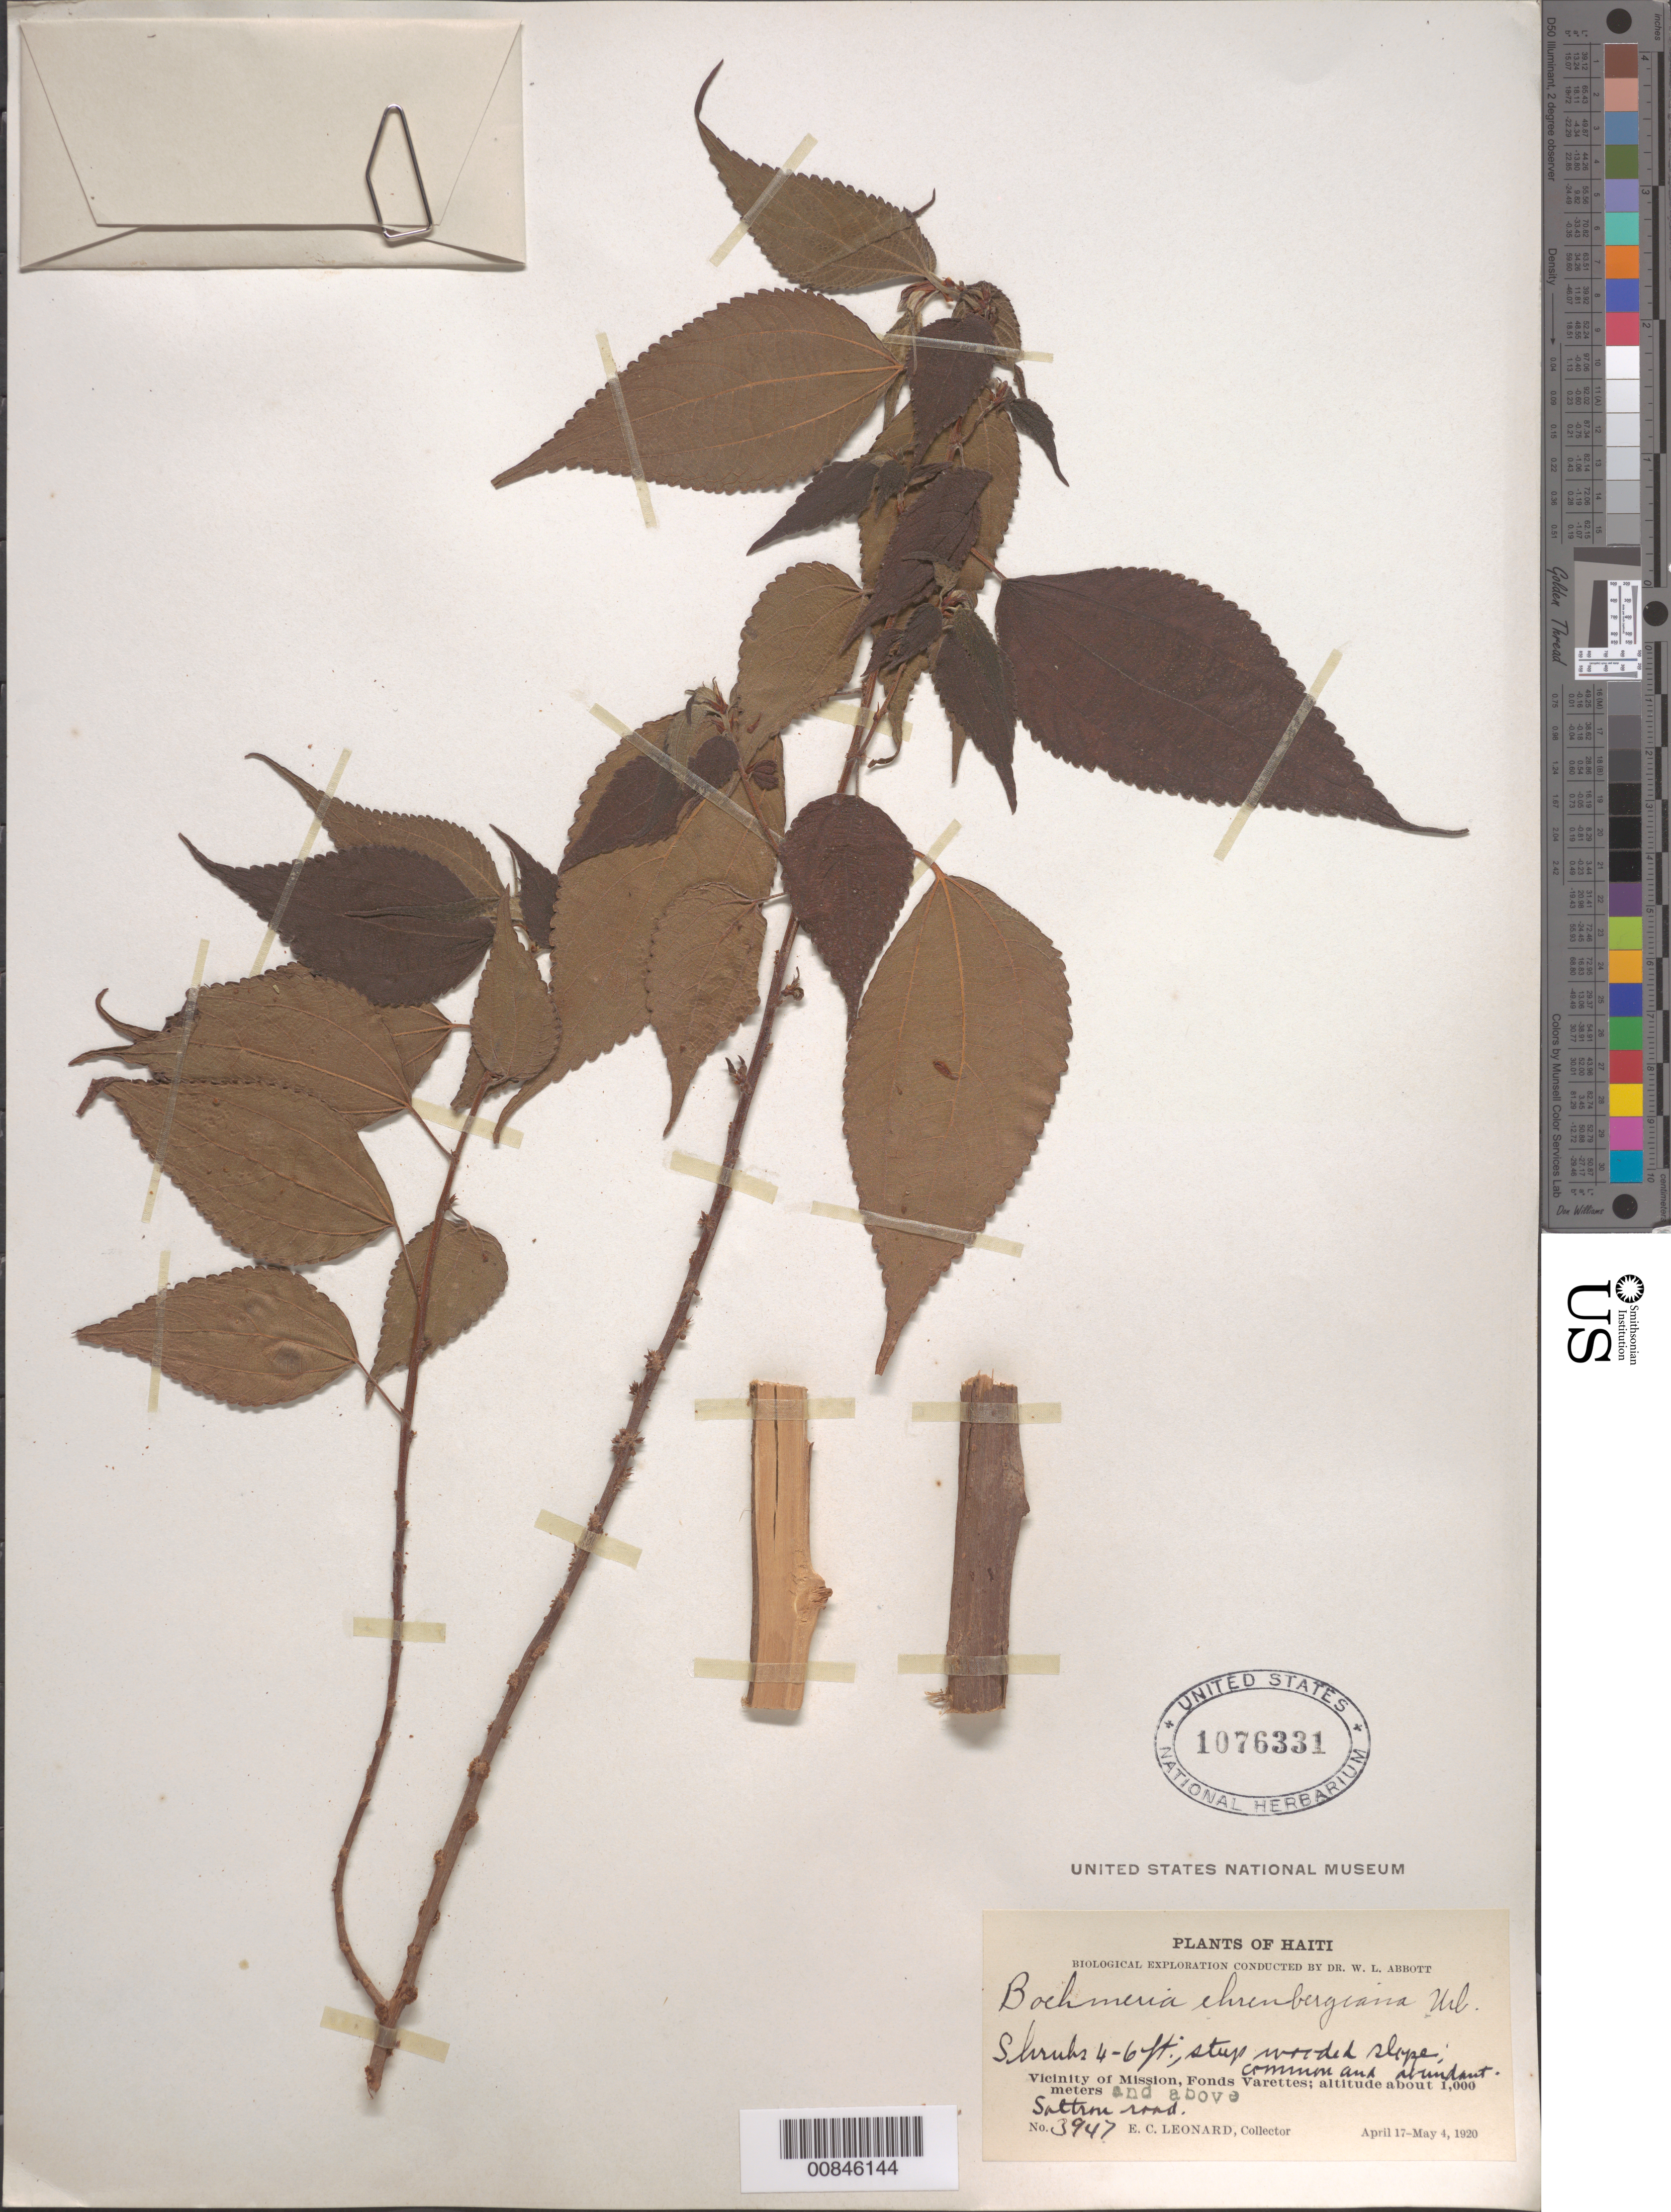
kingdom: Plantae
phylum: Tracheophyta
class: Magnoliopsida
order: Rosales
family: Urticaceae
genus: Boehmeria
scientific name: Boehmeria ehrenbergiana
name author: Urb.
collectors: E. C. Leonard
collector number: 3947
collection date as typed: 17 Apr 1920 to 04 May 1920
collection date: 1920-04-17/1920-05-04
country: Haiti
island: Hispaniola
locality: Vicinity of Mission, Fonds Varettes. Saltrou road.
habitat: Steep wooded slope.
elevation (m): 1000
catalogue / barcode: US 1076331